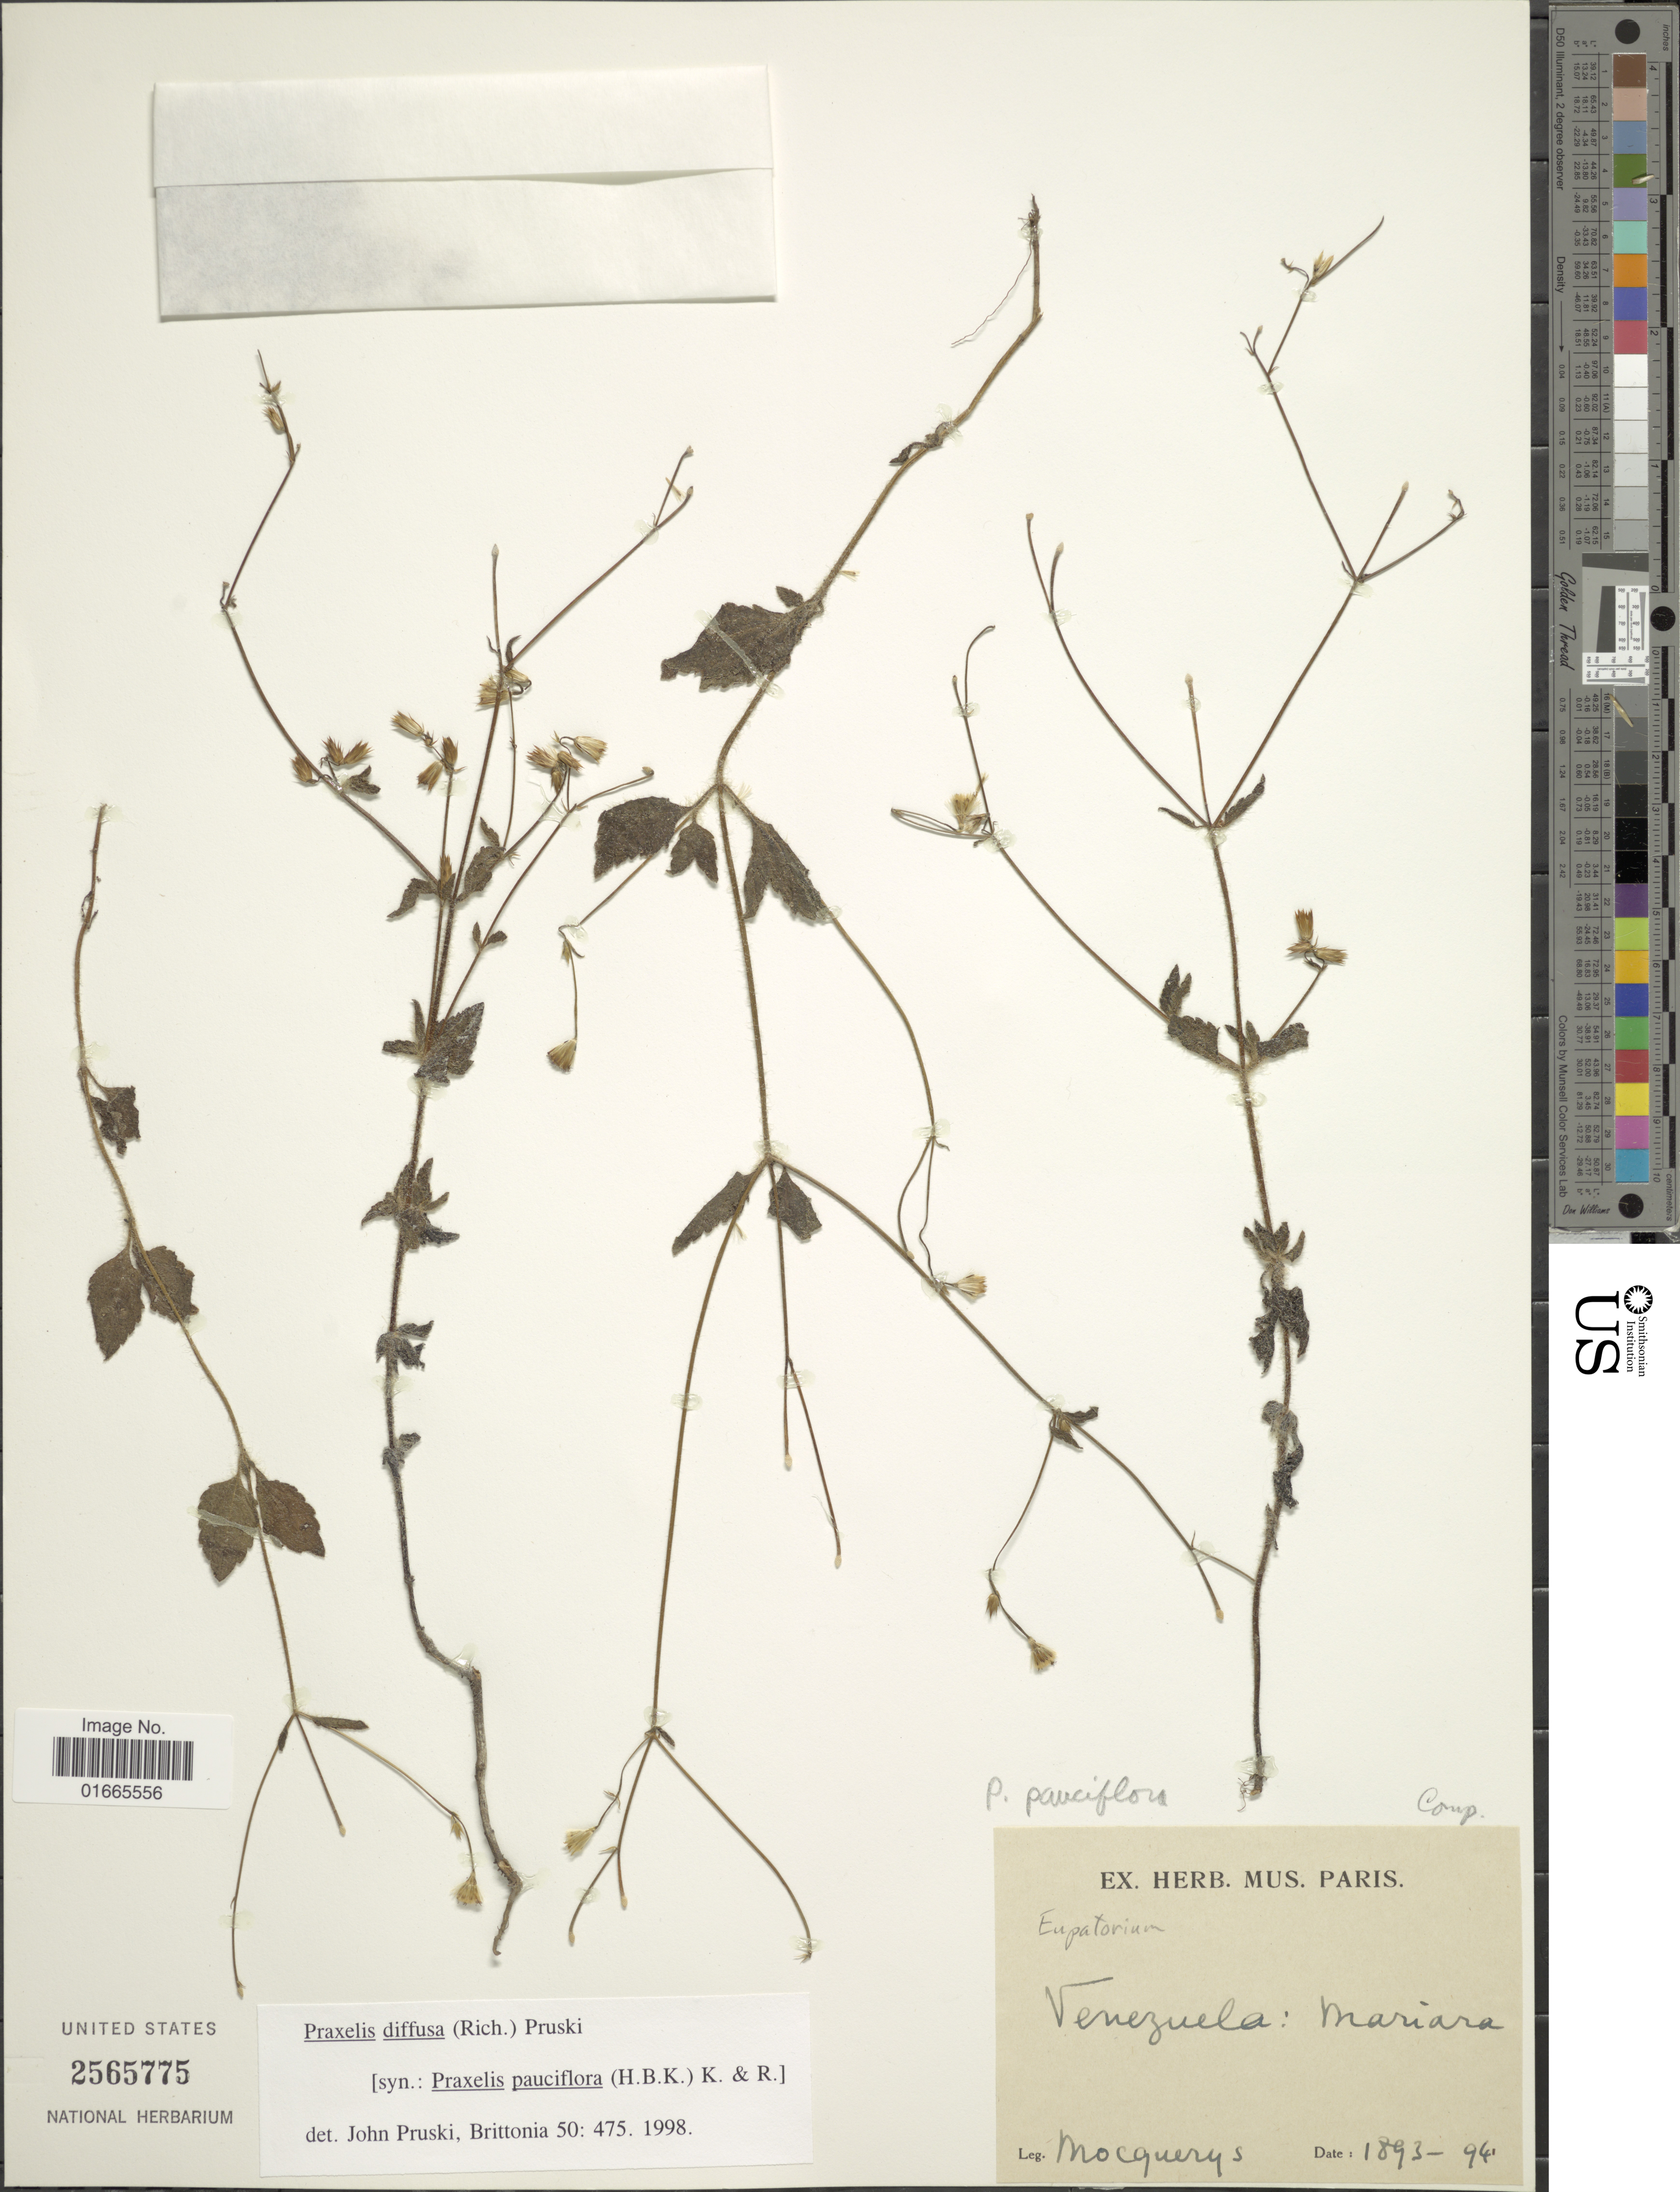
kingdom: Plantae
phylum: Tracheophyta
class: Magnoliopsida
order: Asterales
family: Asteraceae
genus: Praxelis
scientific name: Praxelis diffusa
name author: (Rich.) Pruski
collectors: A. Mocquerys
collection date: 1893/1894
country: Venezuela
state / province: Carabobo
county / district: Diego Ibarra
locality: Mariara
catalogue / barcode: US 2565775